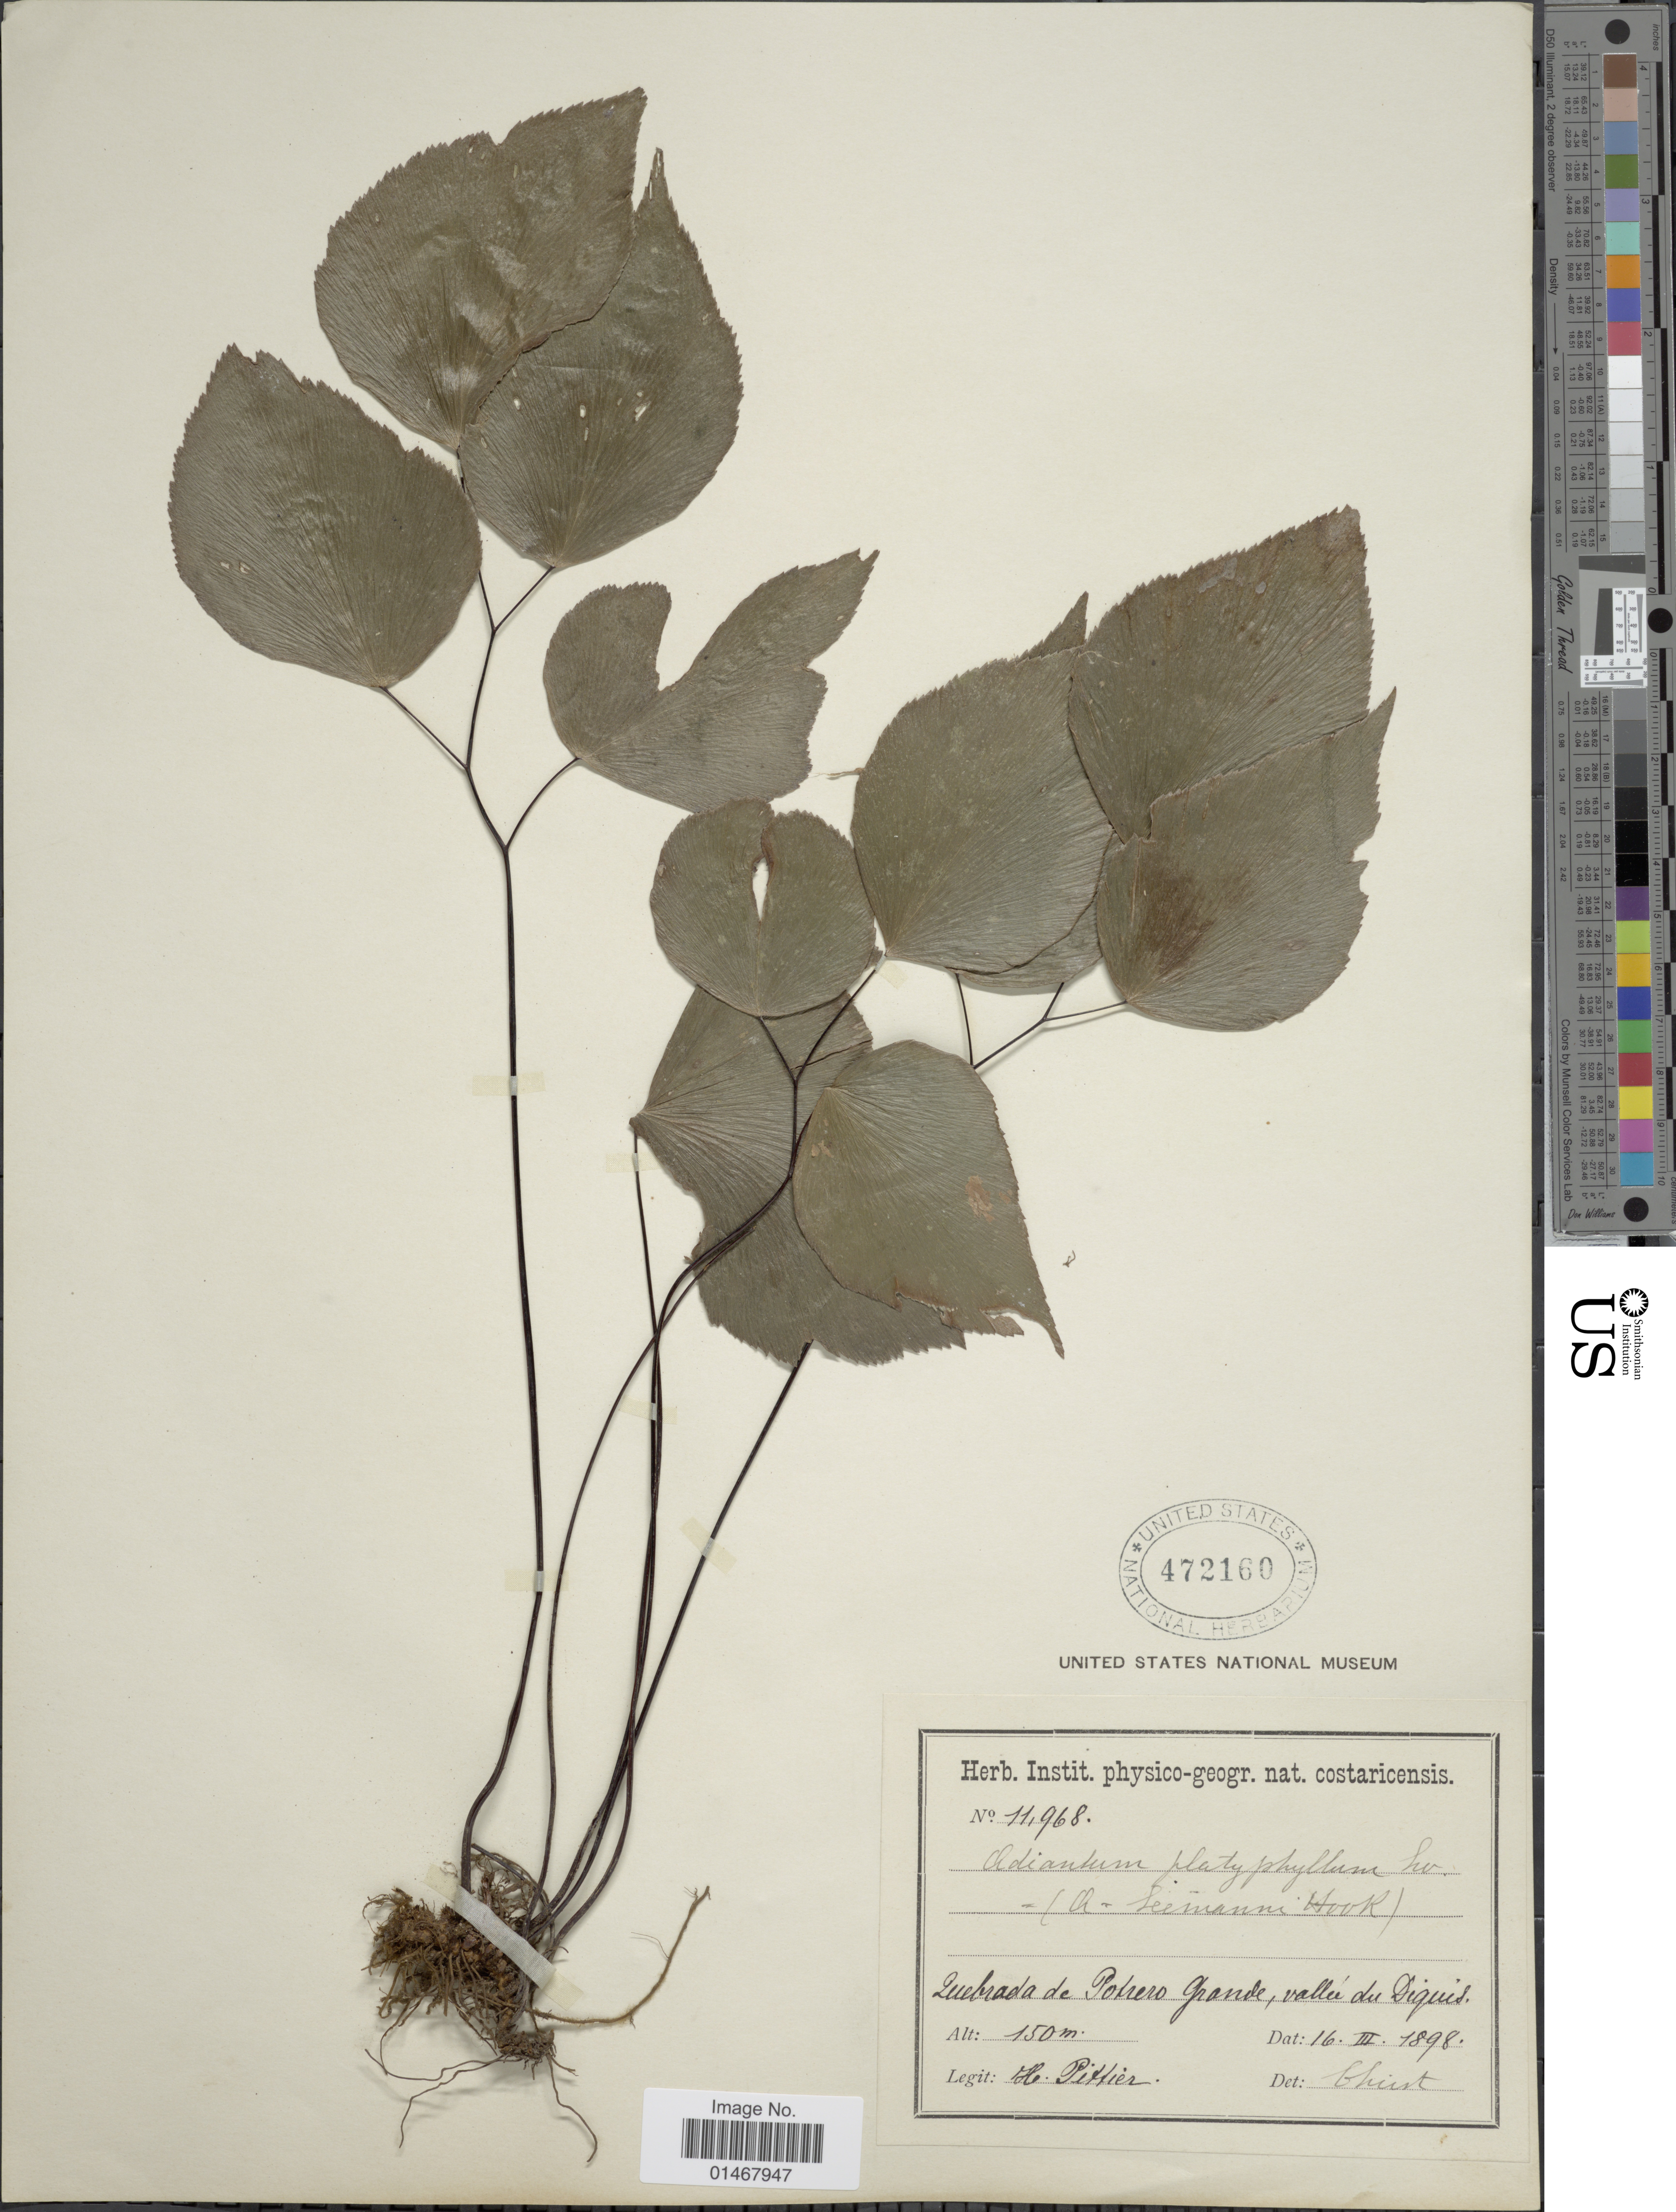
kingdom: Plantae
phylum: Tracheophyta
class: Polypodiopsida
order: Polypodiales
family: Pteridaceae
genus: Adiantum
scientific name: Adiantum seemannii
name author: Hook.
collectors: H. F. Pittier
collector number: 11968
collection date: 1898-03-16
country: Costa Rica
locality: Quebrada de Potrero Grande, vallé de Diguis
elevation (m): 150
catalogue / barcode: US 472160